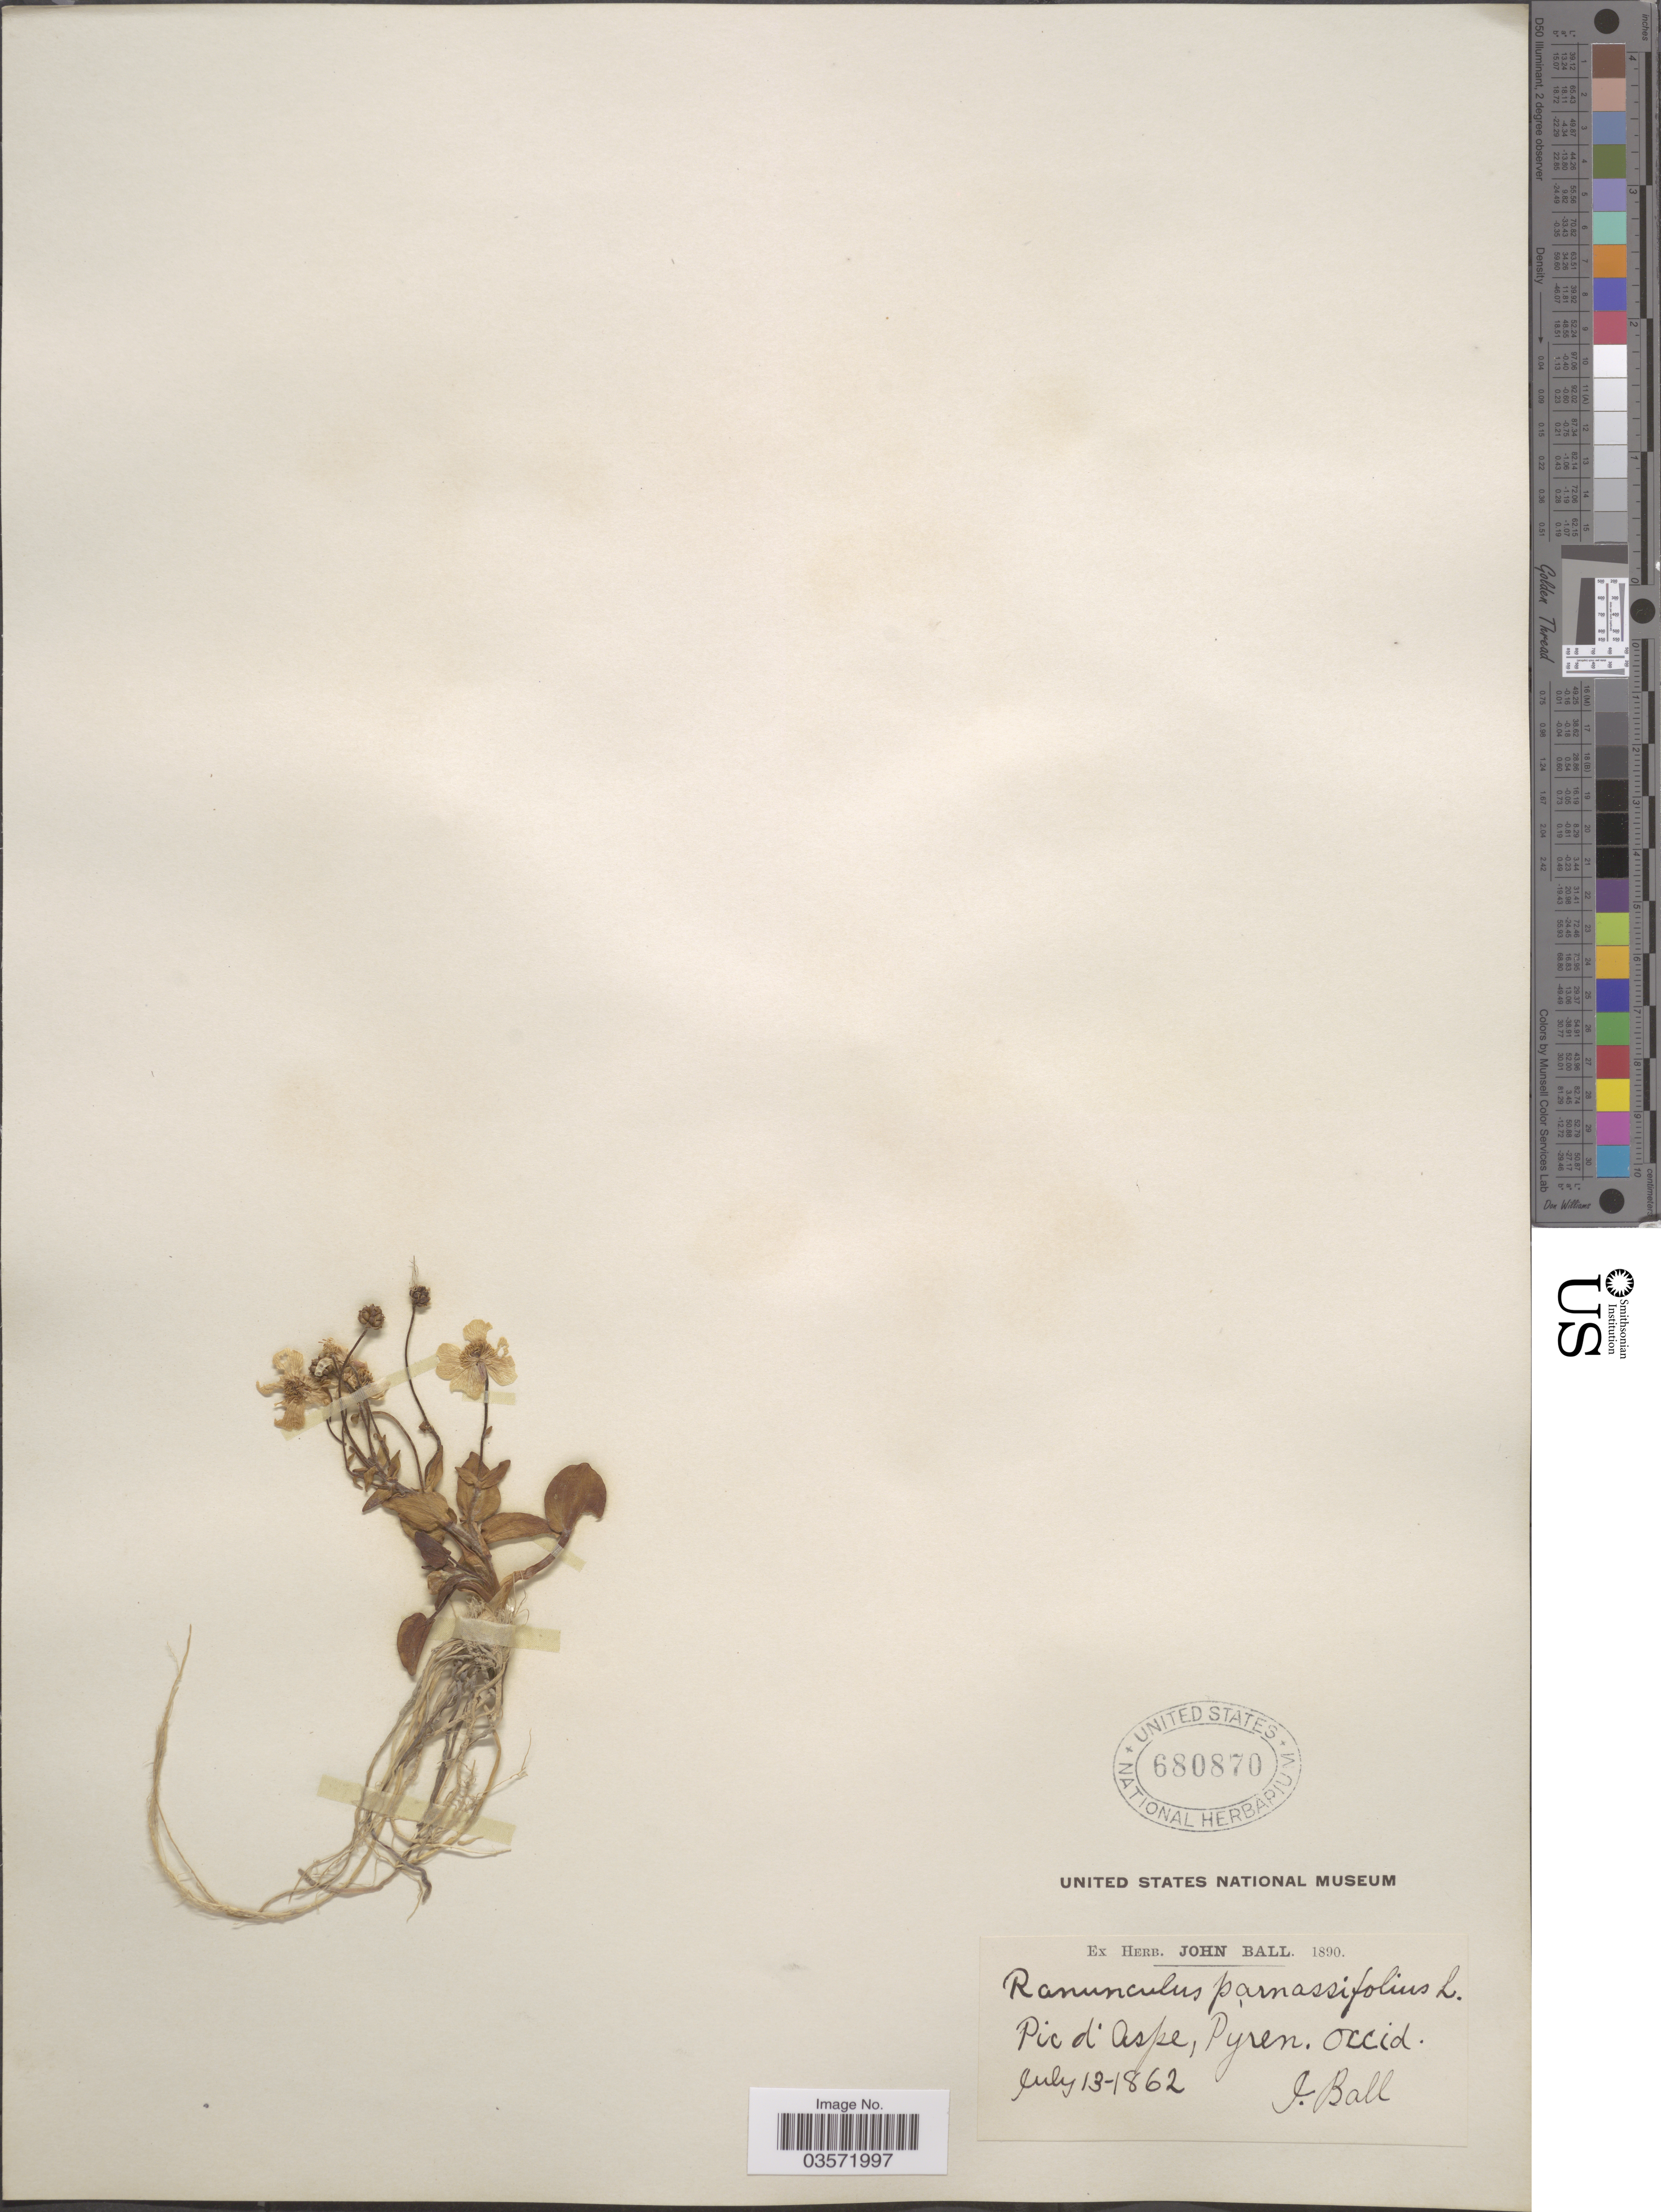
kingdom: Plantae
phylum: Tracheophyta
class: Magnoliopsida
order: Ranunculales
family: Ranunculaceae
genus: Ranunculus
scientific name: Ranunculus parnassifolius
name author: L.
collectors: J. Ball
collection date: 1862-07-13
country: France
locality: Pic d' Aspe, Pyren. occid.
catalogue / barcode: US 680870